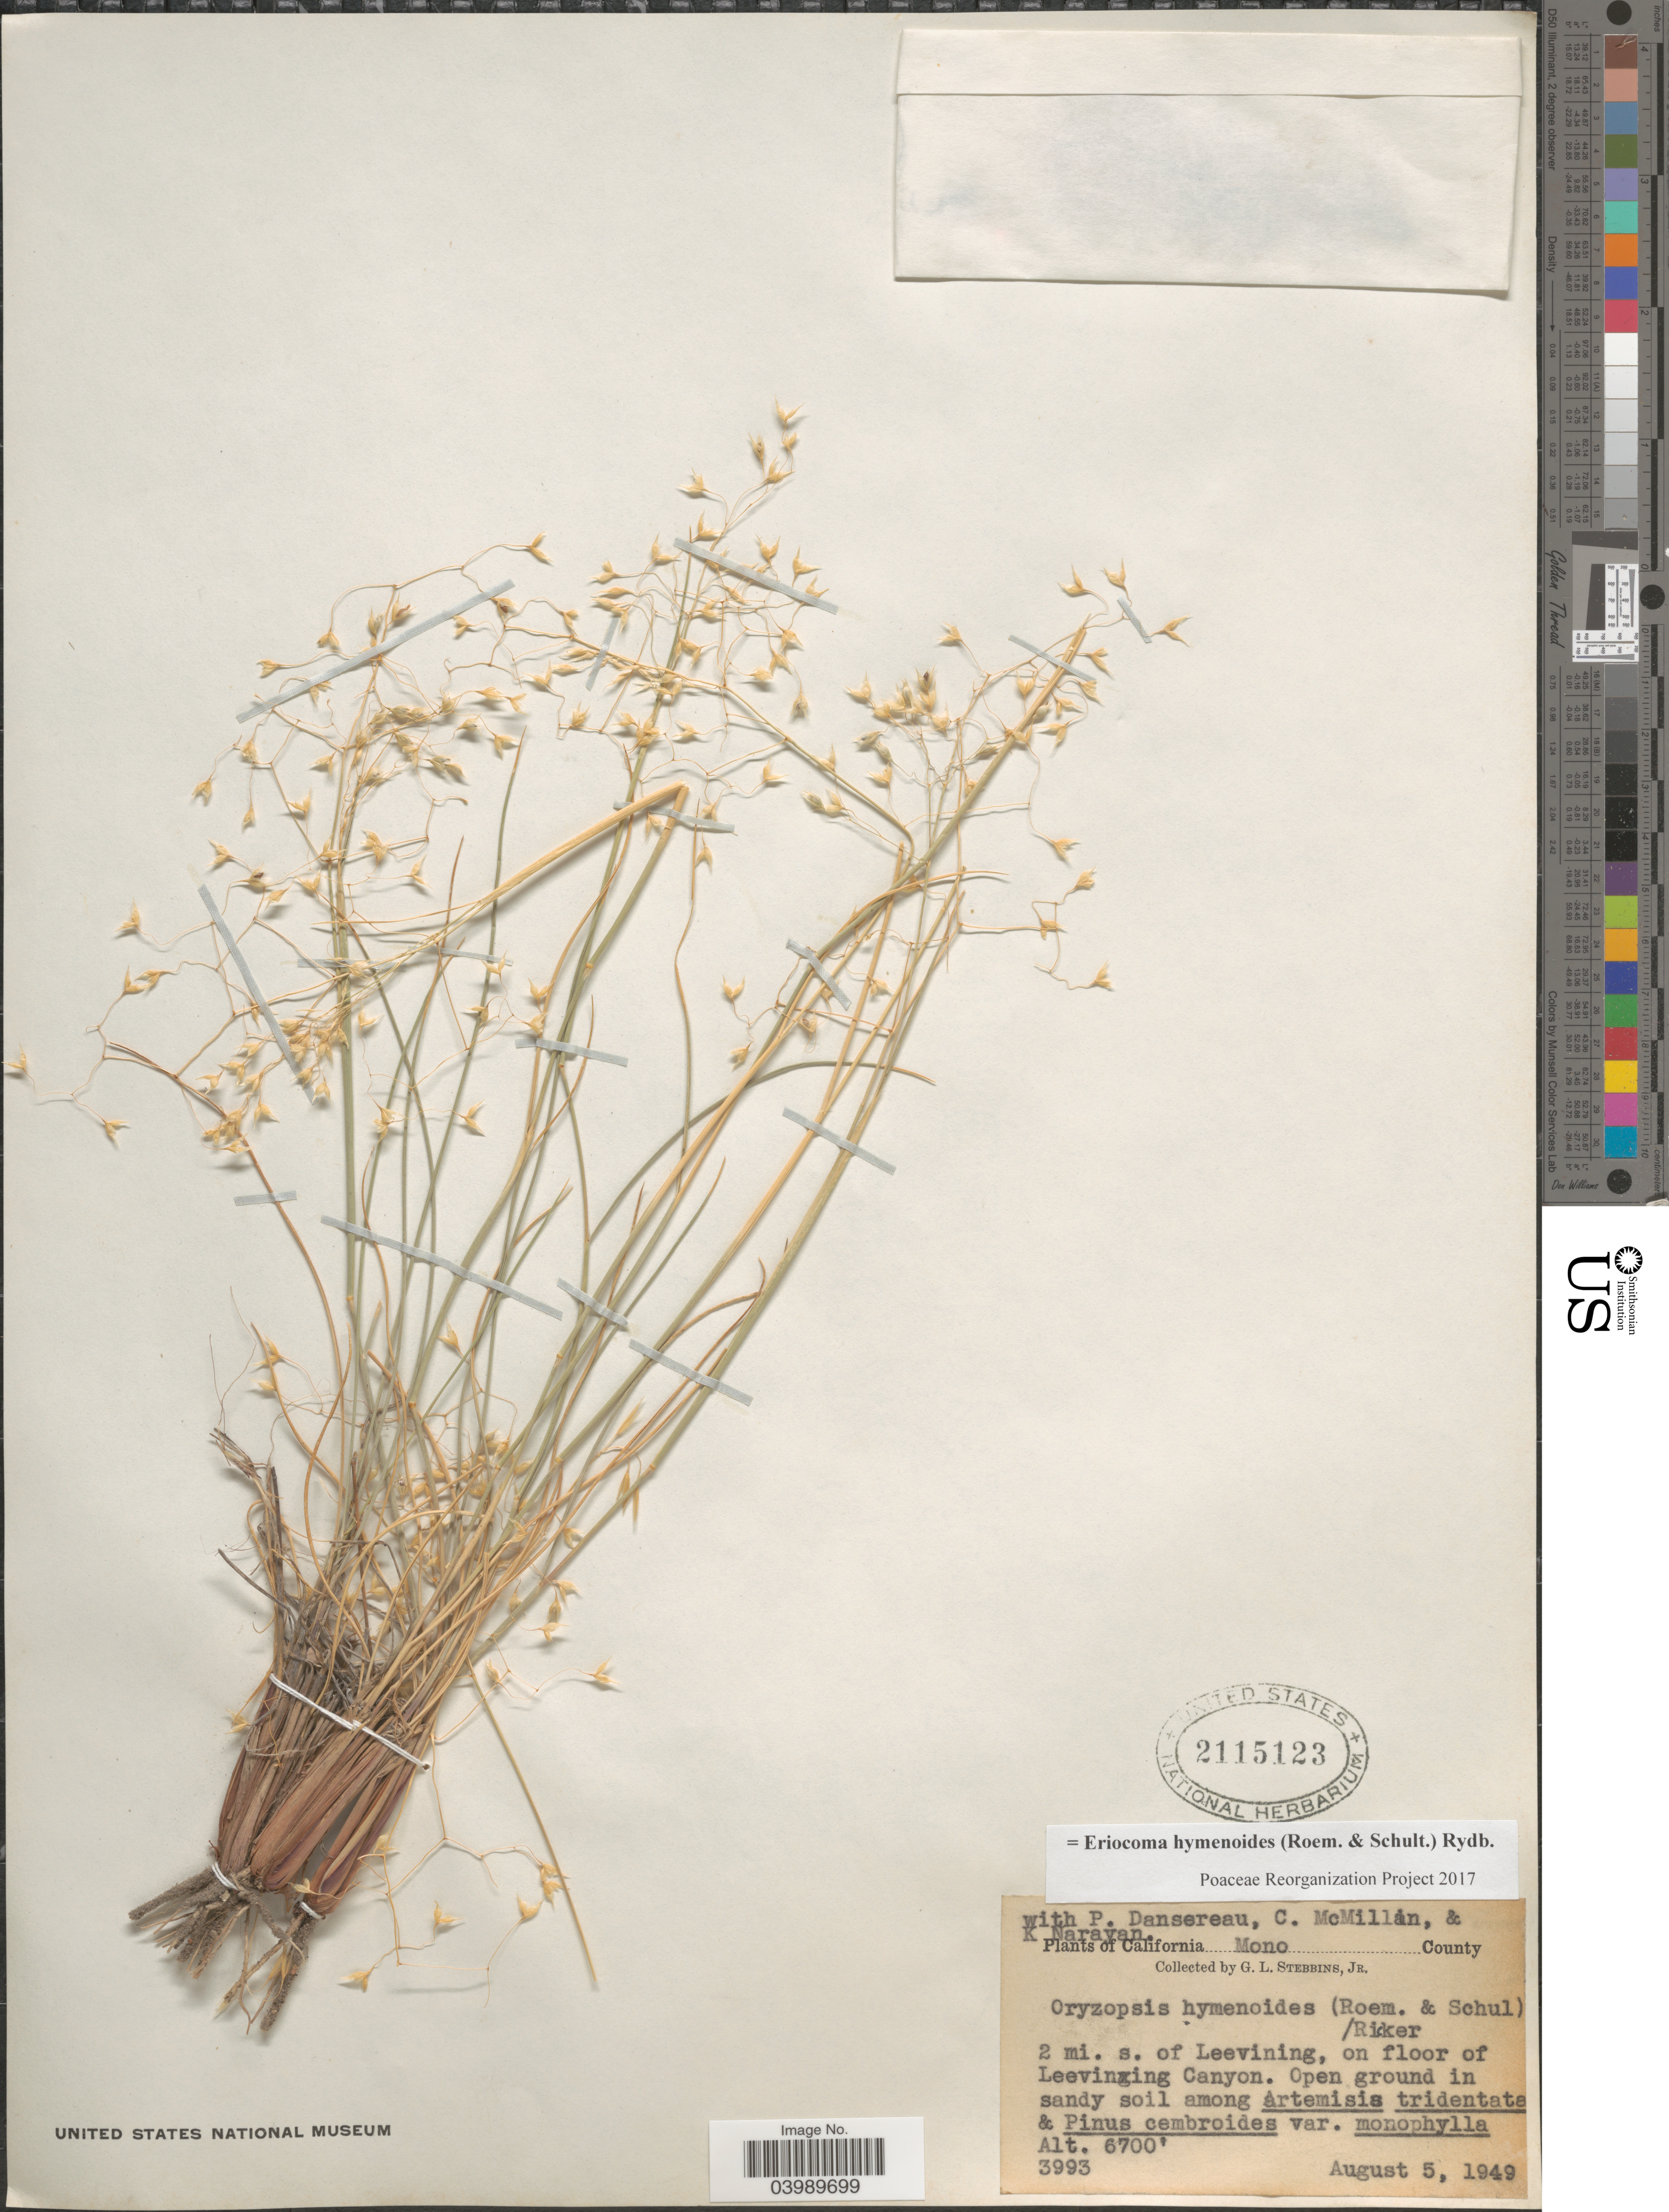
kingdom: Plantae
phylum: Tracheophyta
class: Liliopsida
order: Poales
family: Poaceae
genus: Eriocoma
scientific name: Eriocoma hymenoides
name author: (Roem. & Schult.) Rydb.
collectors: G. L. Stebbins, P. Dansereau, C. McMillan & K. Narayan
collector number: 3993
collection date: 1949-08-05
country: United States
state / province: California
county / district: Mono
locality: Mono County. 2 mi. s. of Leevining Canyon.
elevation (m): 2042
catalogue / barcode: US 2115123